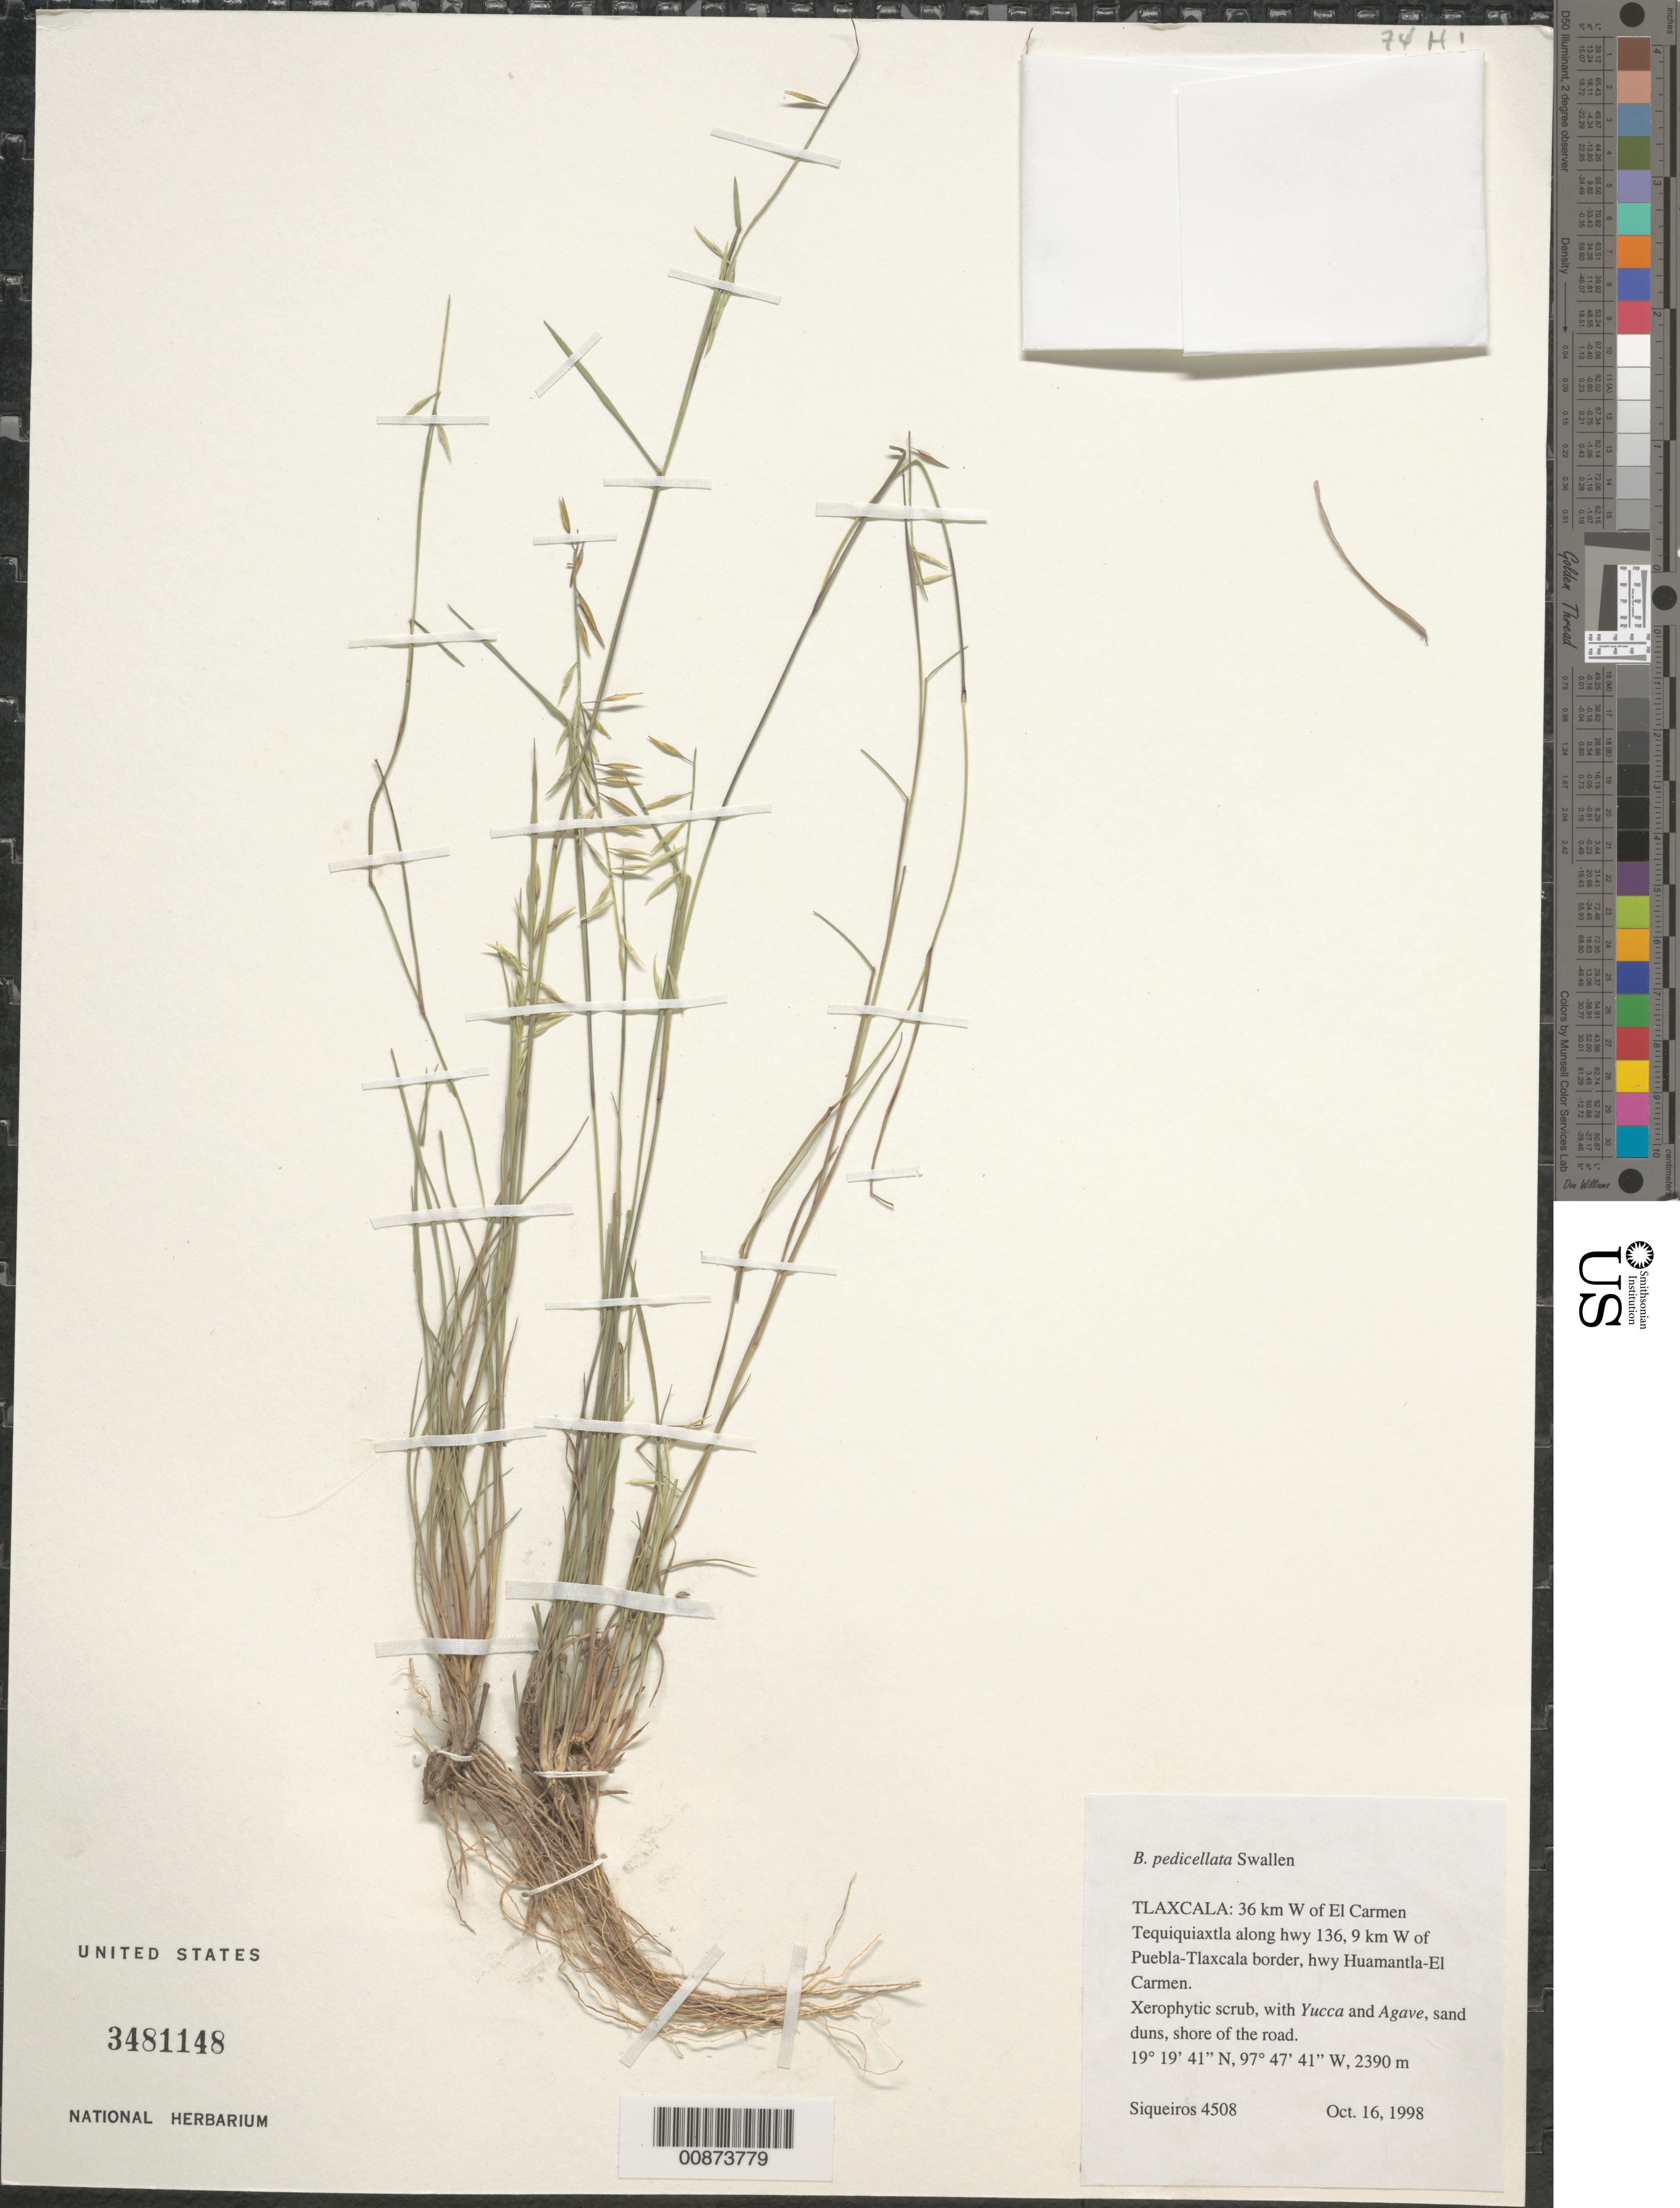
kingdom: Plantae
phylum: Tracheophyta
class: Liliopsida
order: Poales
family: Poaceae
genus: Bouteloua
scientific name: Bouteloua pedicellata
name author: Swallen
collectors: M. E. Siqueiros Delgado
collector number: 4508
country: Mexico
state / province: Tlaxcala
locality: W of El Carmen Tequiquiaxtla, W of Puebla-Tlaxcala border, hwy Huamantla-El Carmen.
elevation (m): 4508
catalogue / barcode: US 3481148